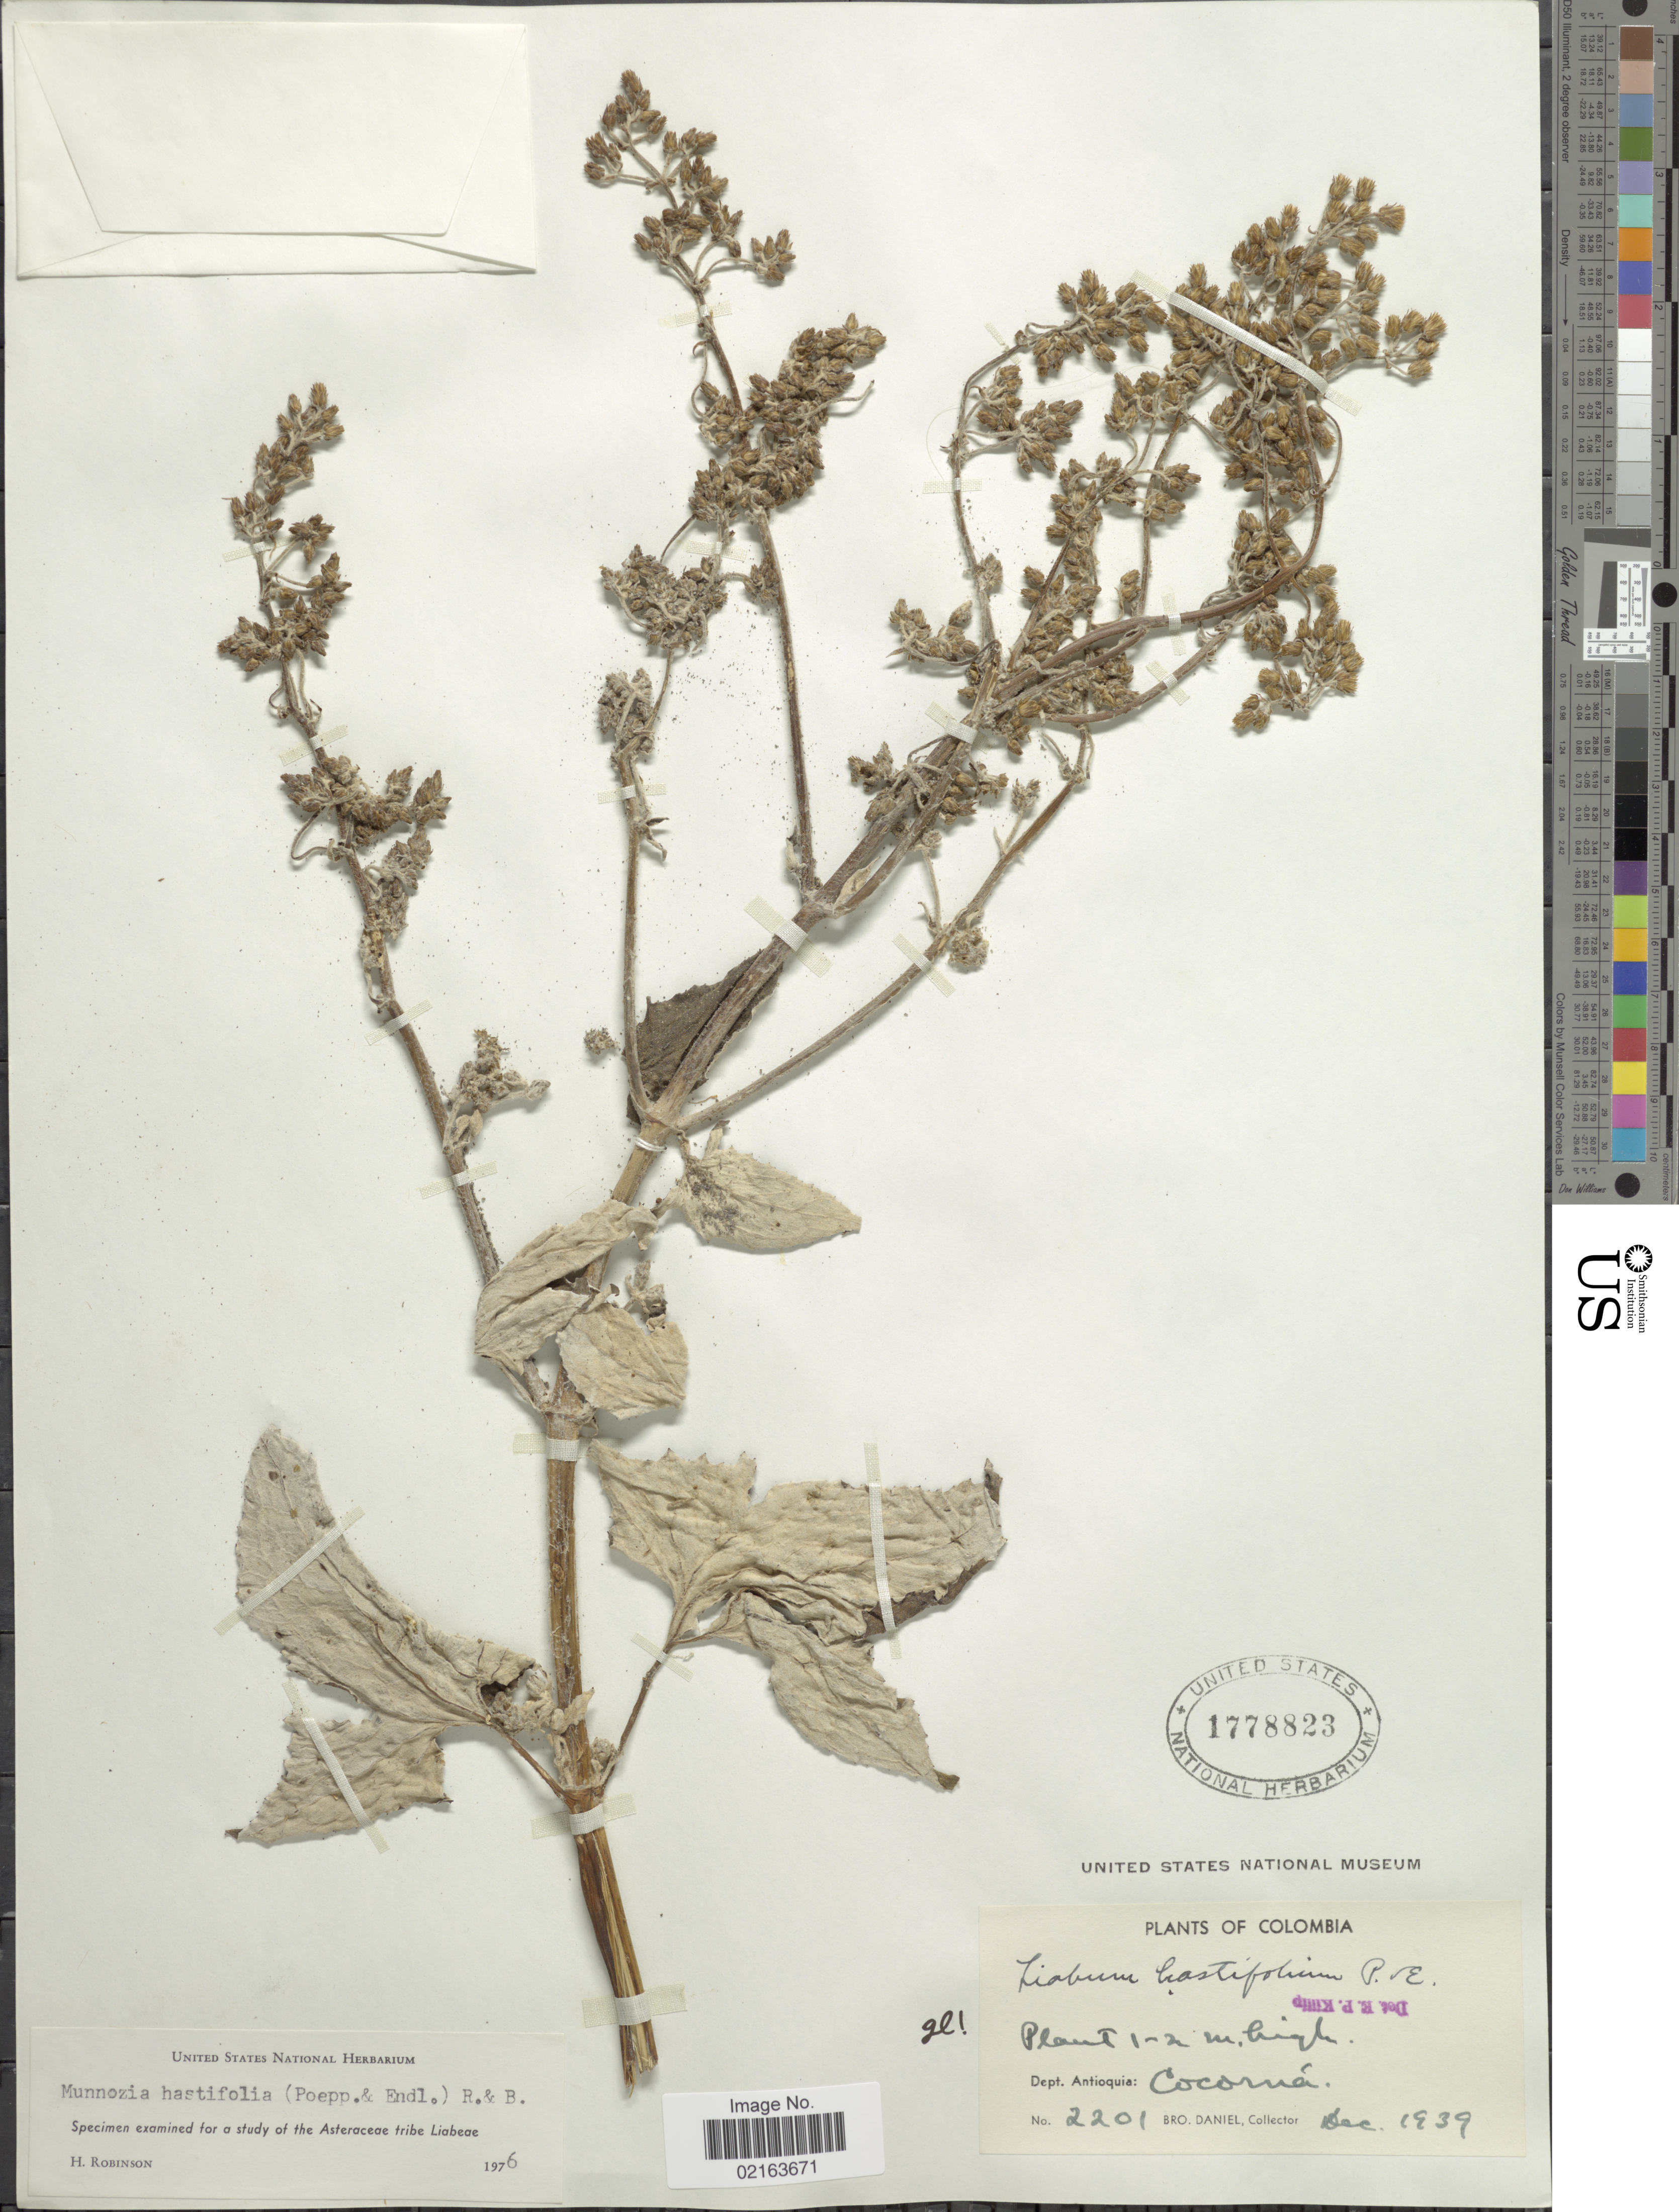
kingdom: Plantae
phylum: Tracheophyta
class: Magnoliopsida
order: Asterales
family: Asteraceae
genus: Munnozia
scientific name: Munnozia hastifolia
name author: (Poepp.) H. Rob. & Brettell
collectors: Bro. Daniel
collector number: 2201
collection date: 1939-12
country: Colombia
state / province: Antioquia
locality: Dept. Antioquia: Cocorná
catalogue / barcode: US 1778823